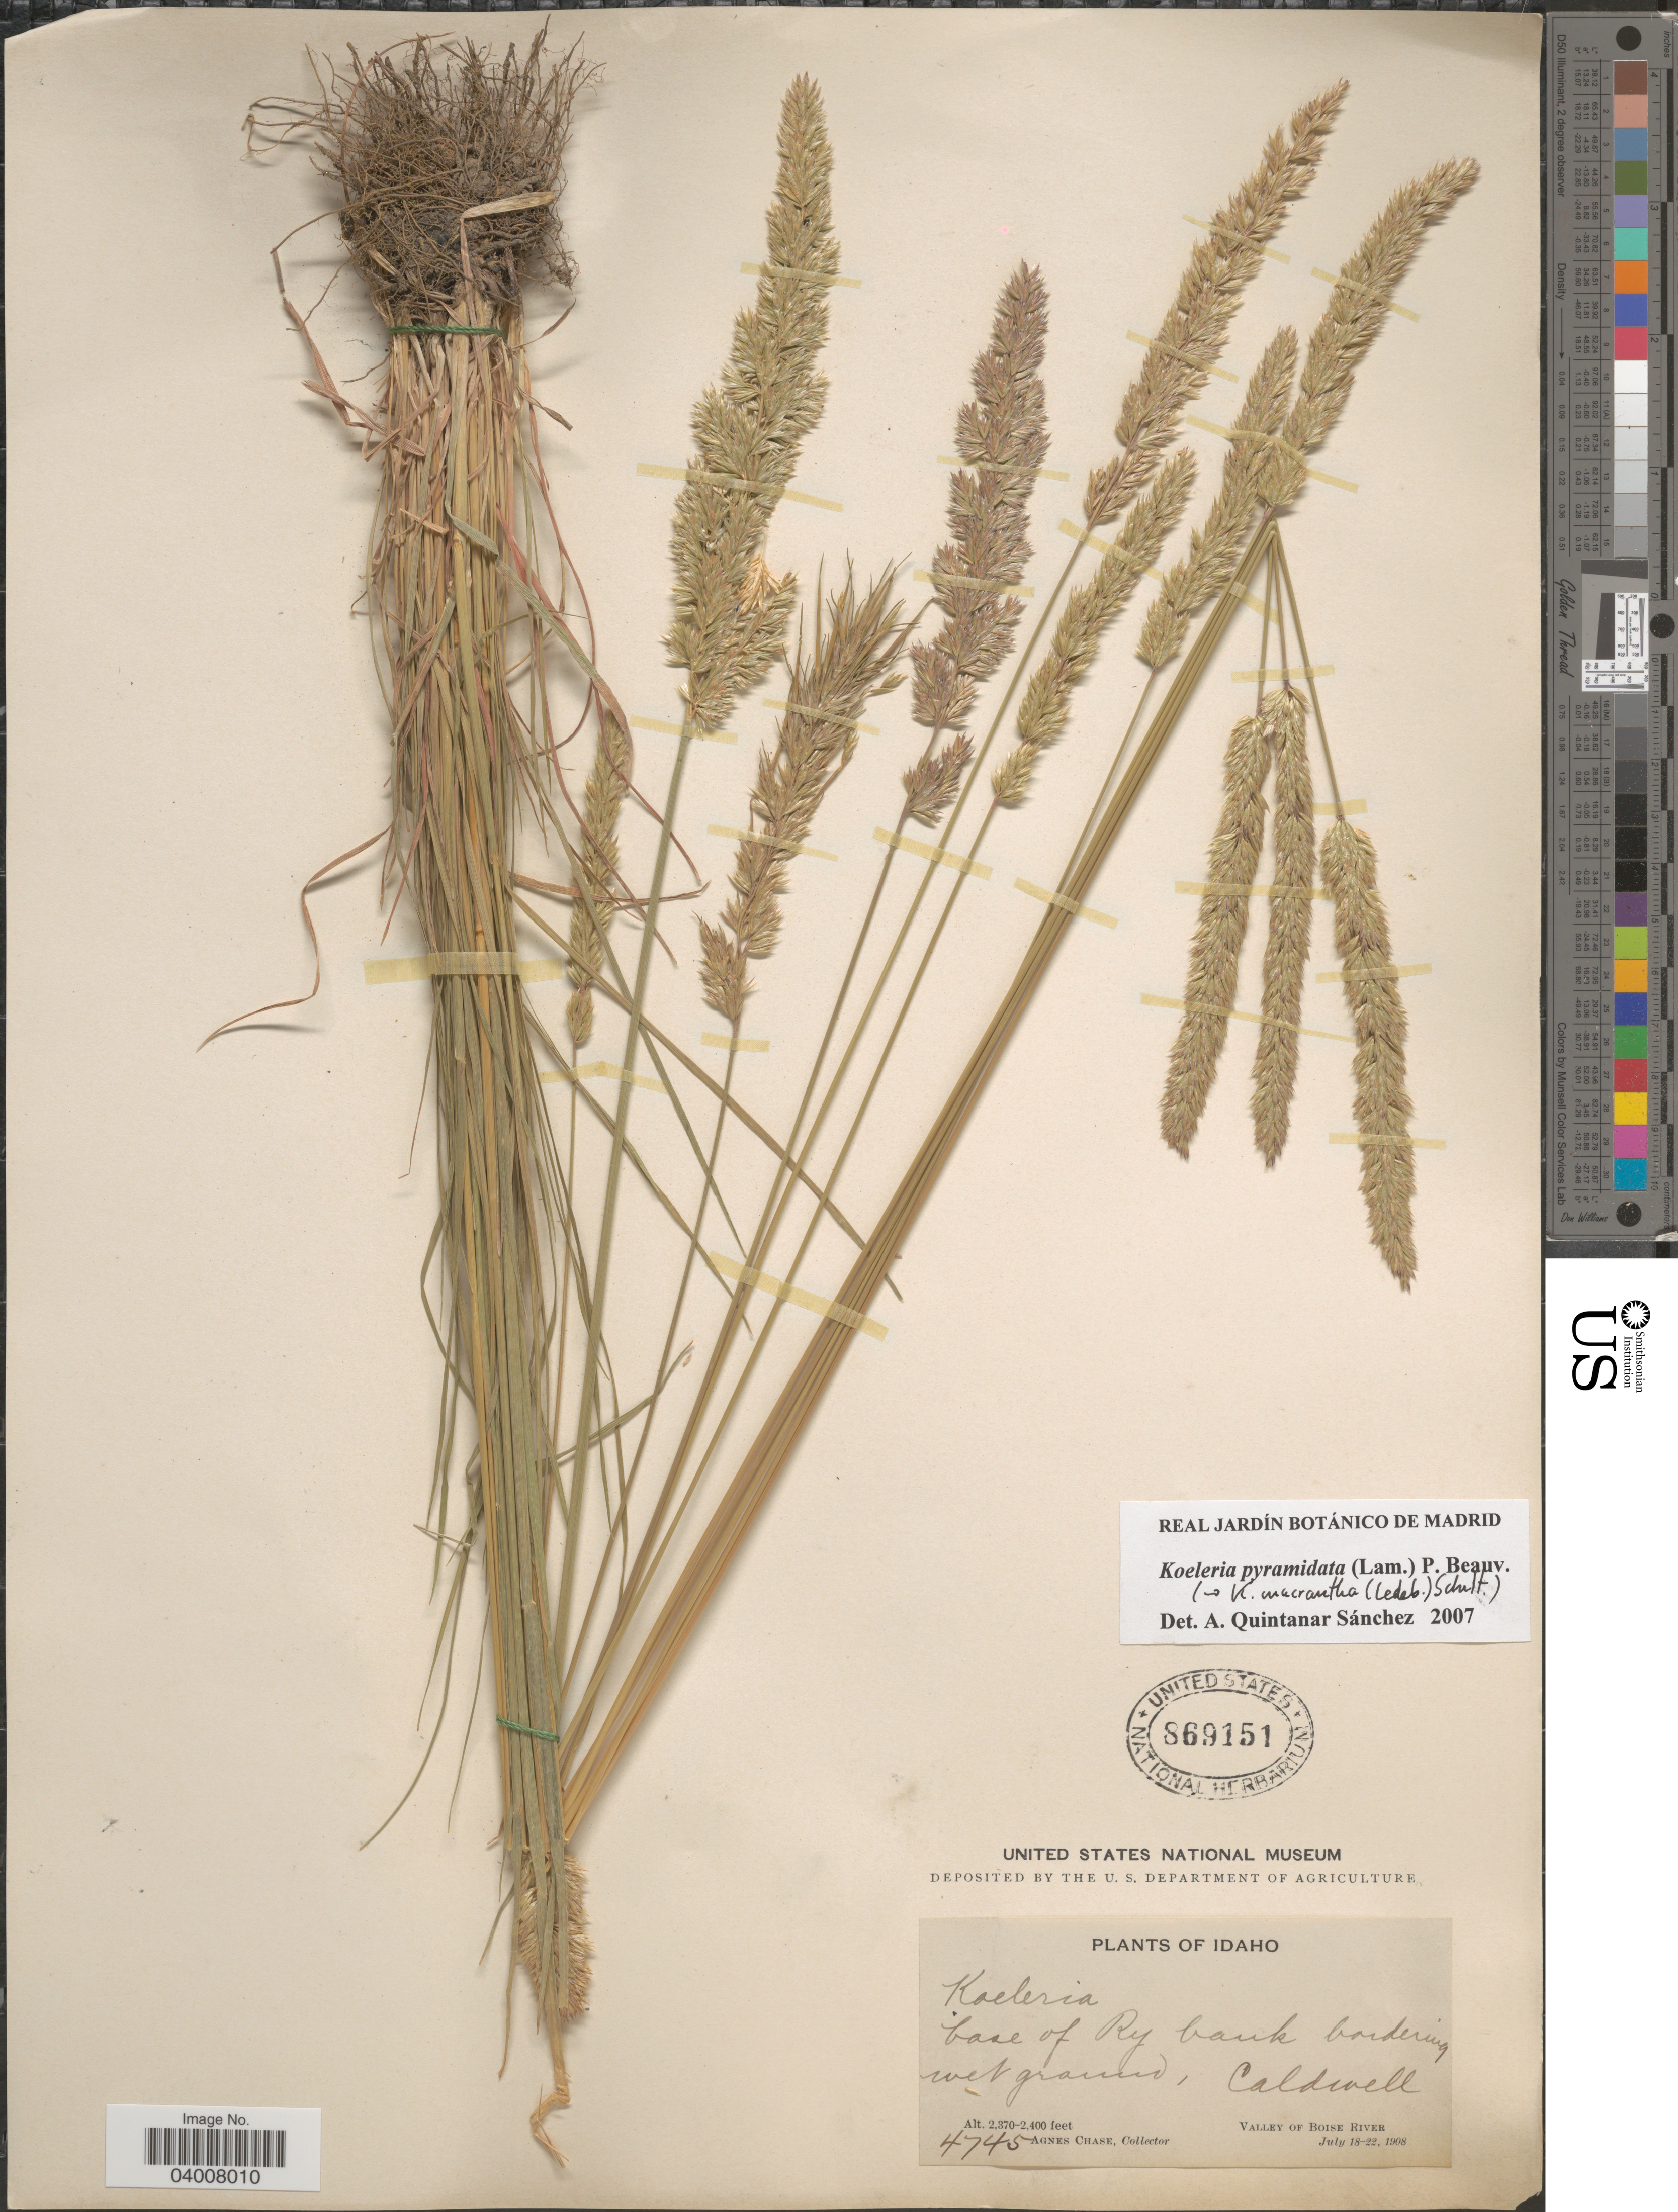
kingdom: Plantae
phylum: Tracheophyta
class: Liliopsida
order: Poales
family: Poaceae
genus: Koeleria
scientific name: Koeleria pyramidata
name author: (Lam.) P. Beauv.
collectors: A. Chase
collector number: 4745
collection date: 1908-07-18/1908-07-22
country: United States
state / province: Idaho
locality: Base of Ry bank bordering wet ground, Caldwell. Valley of Boise River.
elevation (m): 722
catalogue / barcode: US 869151